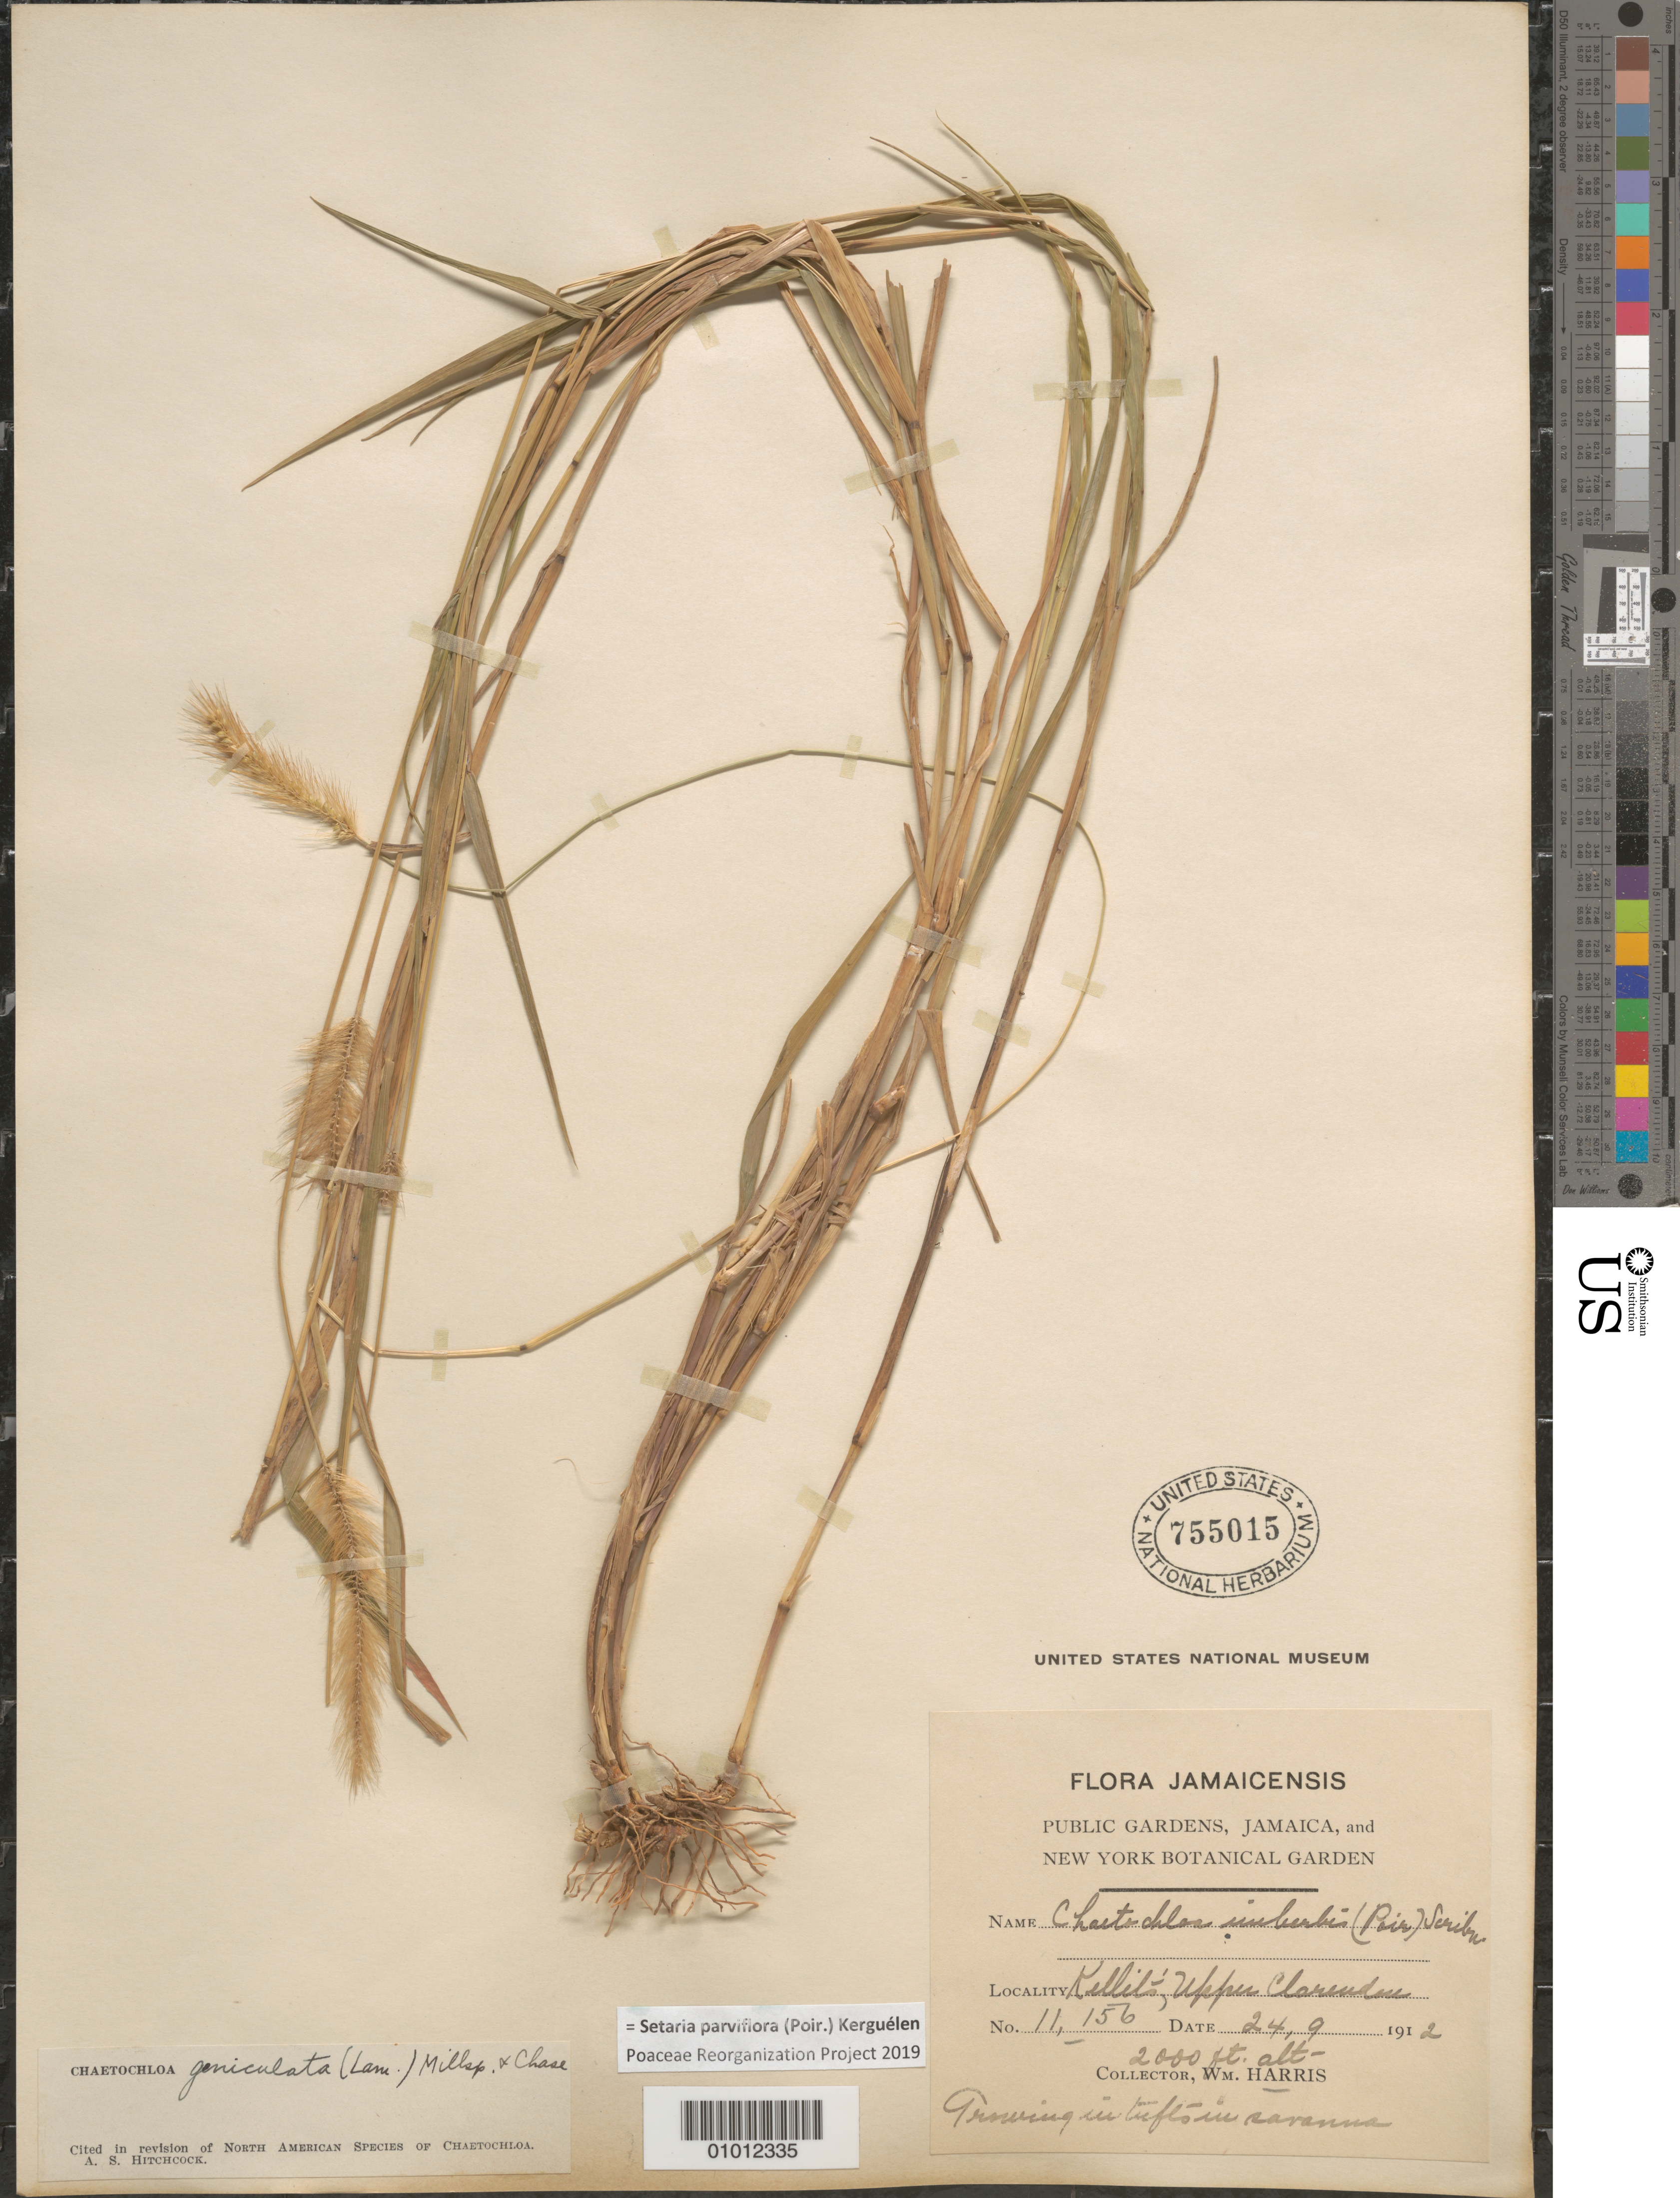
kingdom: Plantae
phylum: Tracheophyta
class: Liliopsida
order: Poales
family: Poaceae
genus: Setaria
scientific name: Setaria parviflora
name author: (Poir.) Kerguélen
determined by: Poaceae Reorganization Project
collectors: W. Harris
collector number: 11156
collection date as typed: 24 Sep 1912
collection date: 1912-09-24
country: Jamaica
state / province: Clarendon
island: Jamaica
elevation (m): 610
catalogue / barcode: US 755015